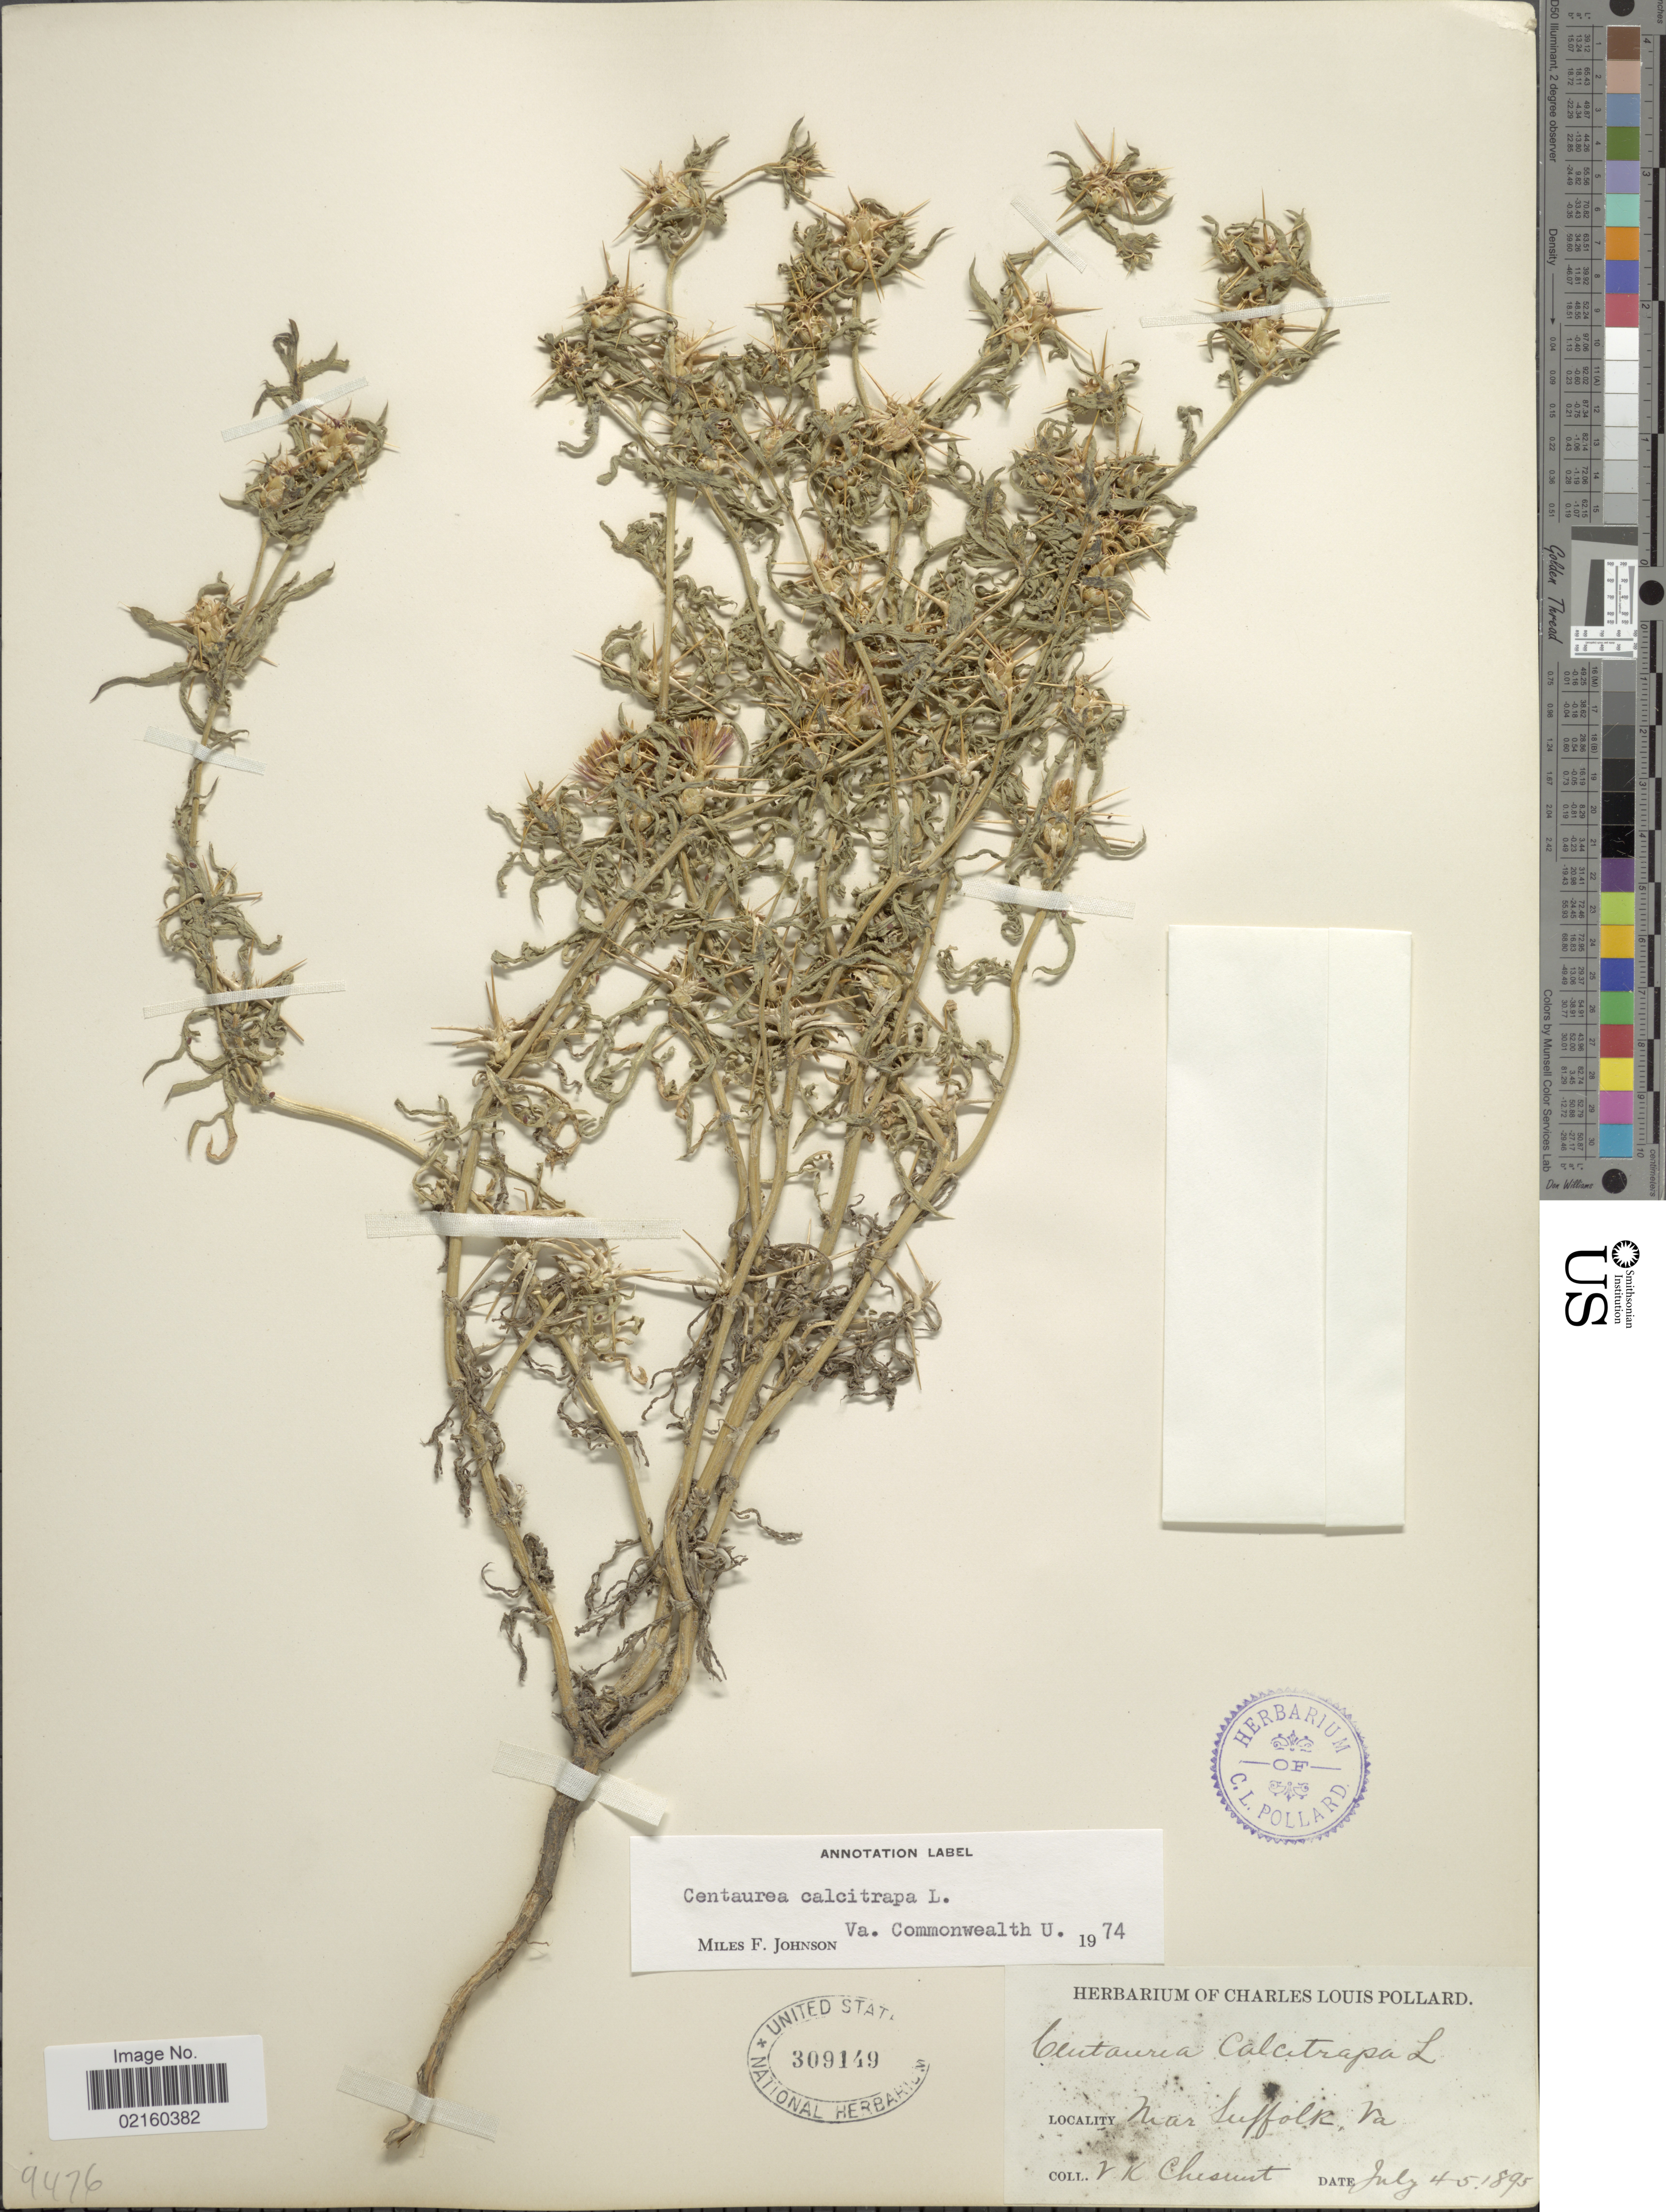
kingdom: Plantae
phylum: Tracheophyta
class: Magnoliopsida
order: Asterales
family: Asteraceae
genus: Centaurea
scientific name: Centaurea calcitrapa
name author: L.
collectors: V. Chesnut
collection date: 1895-07-04/1895-07-05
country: United States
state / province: Virginia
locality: Near Suffolk, Va.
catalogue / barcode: US 309149